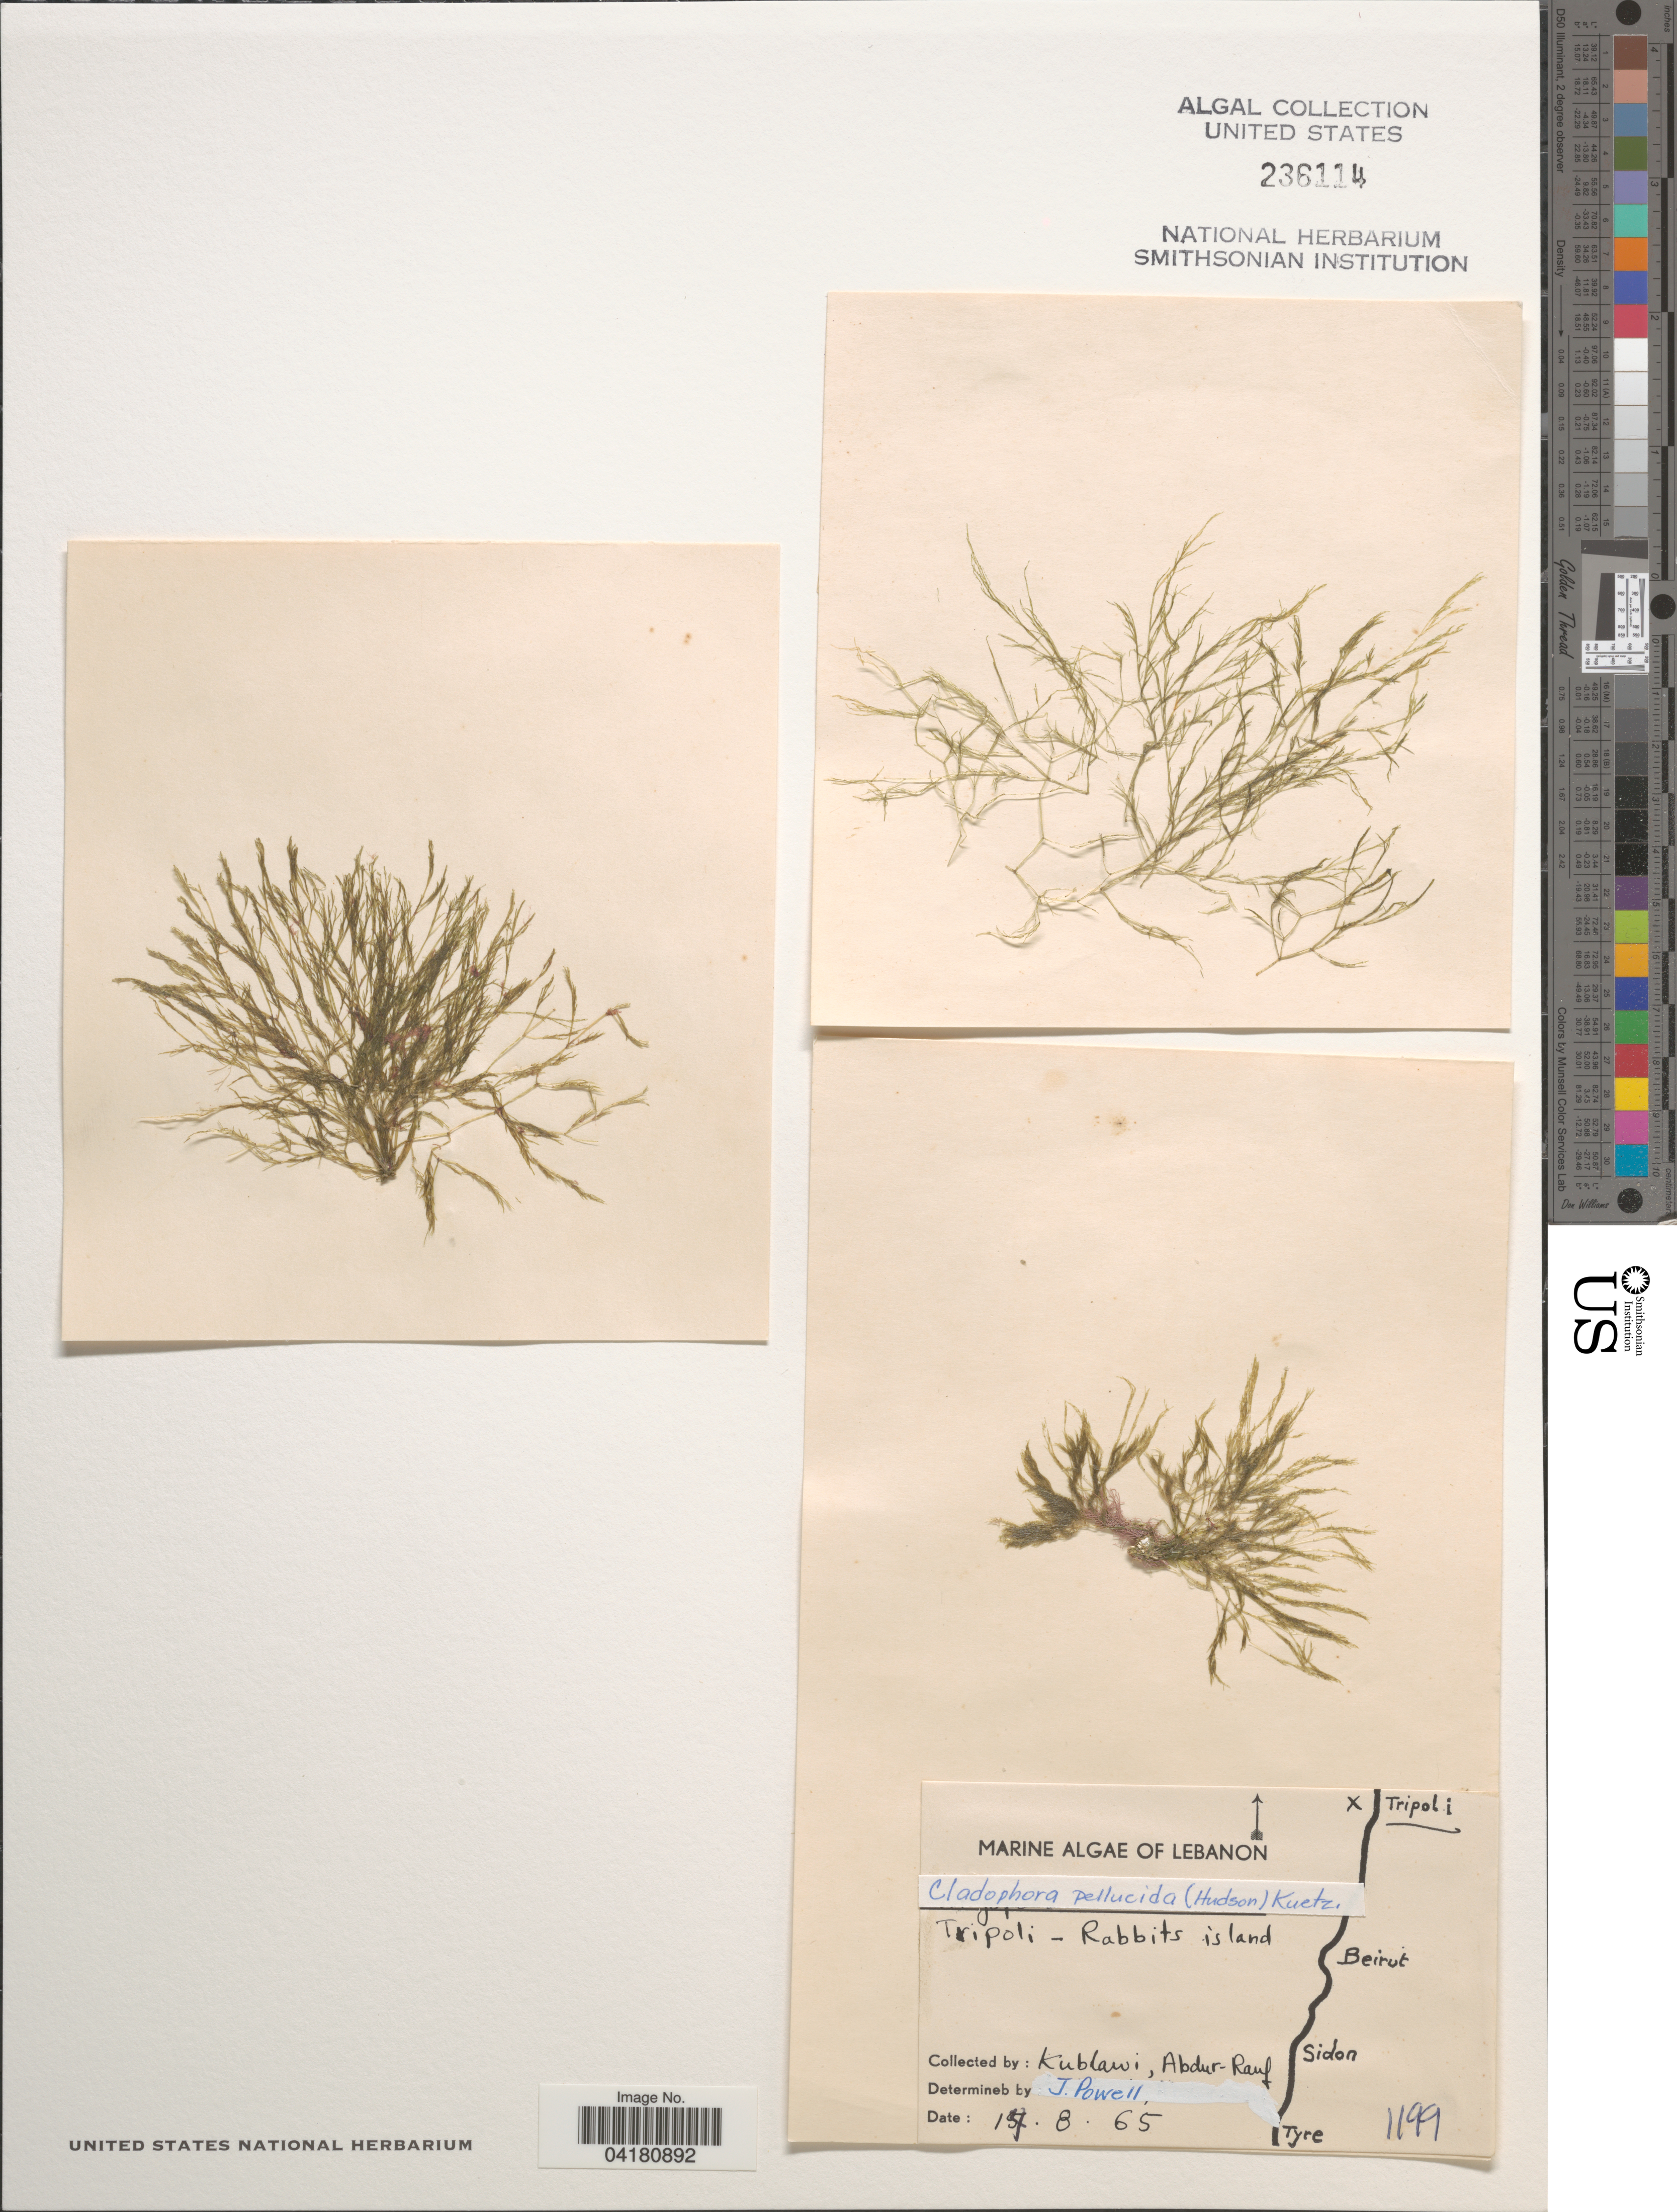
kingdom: Plantae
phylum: Chlorophyta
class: Ulvophyceae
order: Cladophorales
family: Cladophoraceae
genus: Lychaete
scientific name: Lychaete pellucida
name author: (Hudson) M.J. Wynne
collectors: Kublawi & Abdur-Rauf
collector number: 1199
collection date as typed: Transcribed d/m/y: 17/8/65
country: Lebanon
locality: Tripoli - Rabbits island.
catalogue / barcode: US 236114